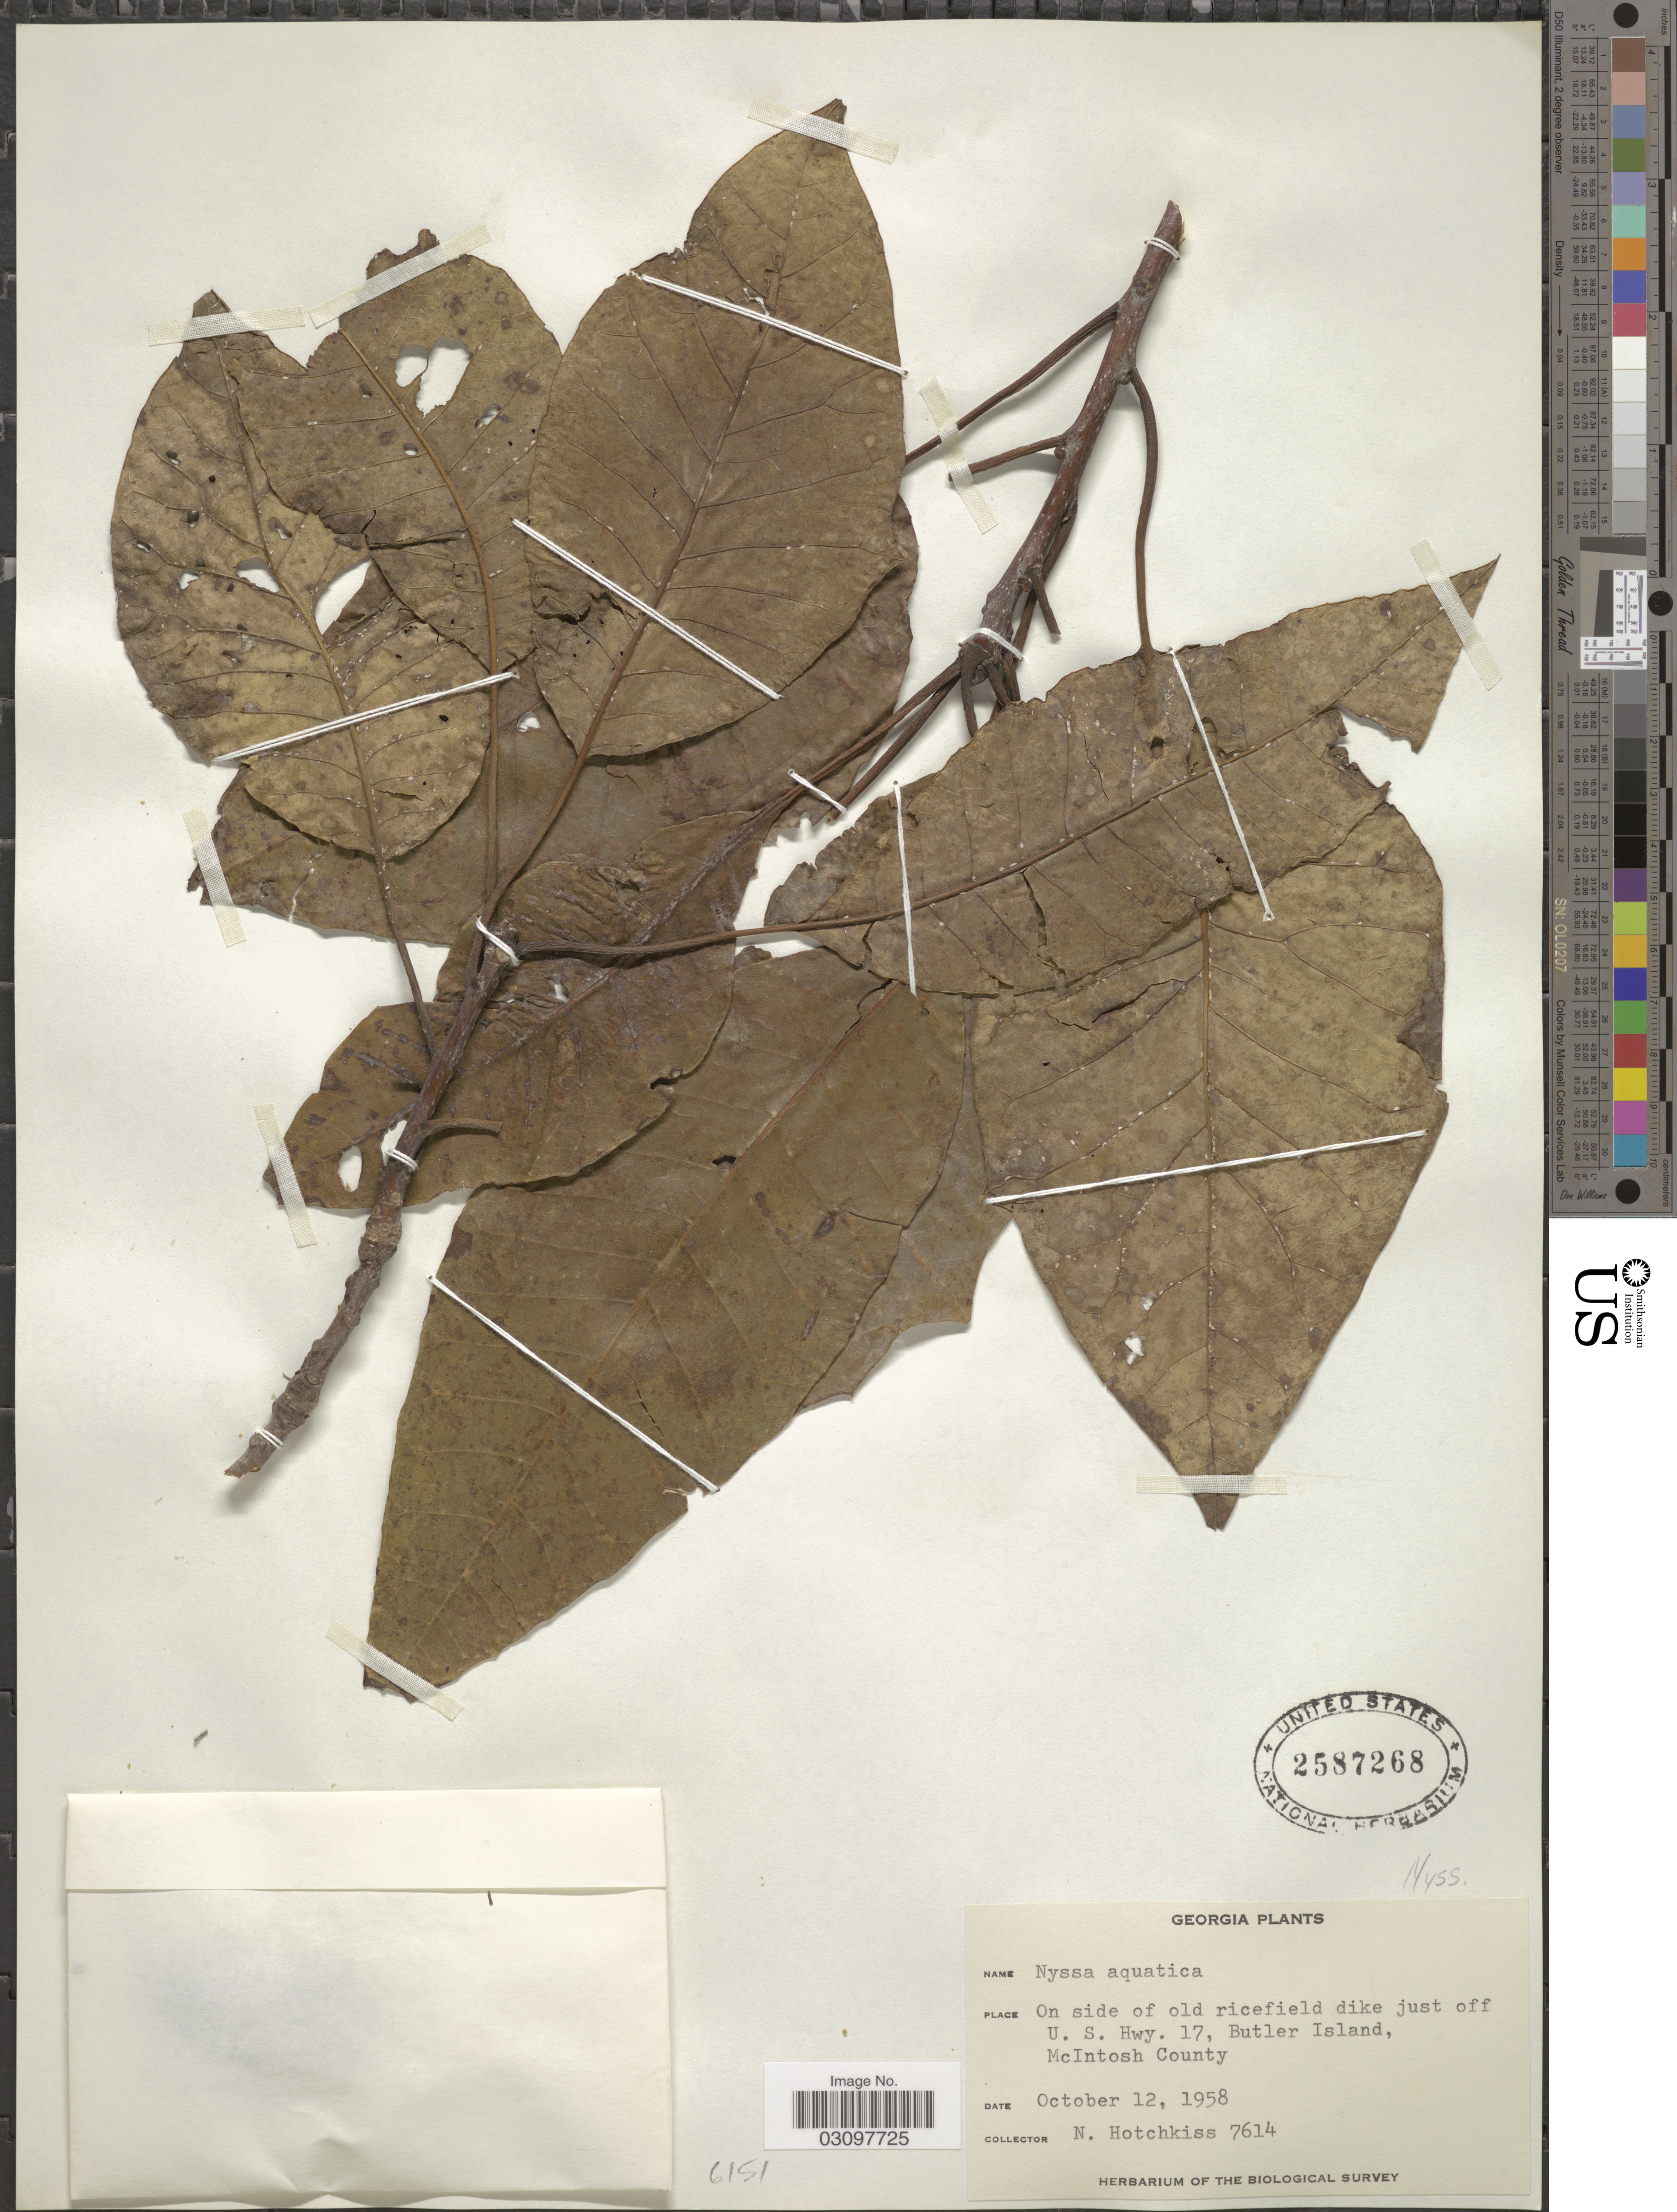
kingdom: Plantae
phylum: Tracheophyta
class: Magnoliopsida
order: Cornales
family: Nyssaceae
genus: Nyssa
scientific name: Nyssa aquatica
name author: L.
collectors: N. Hotchkiss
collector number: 7614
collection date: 1958-10-12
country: United States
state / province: Georgia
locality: On side of old ricefield dike just off U. S. Hwy. 17, Butler Island, McIntosh County.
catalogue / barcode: US 2587268